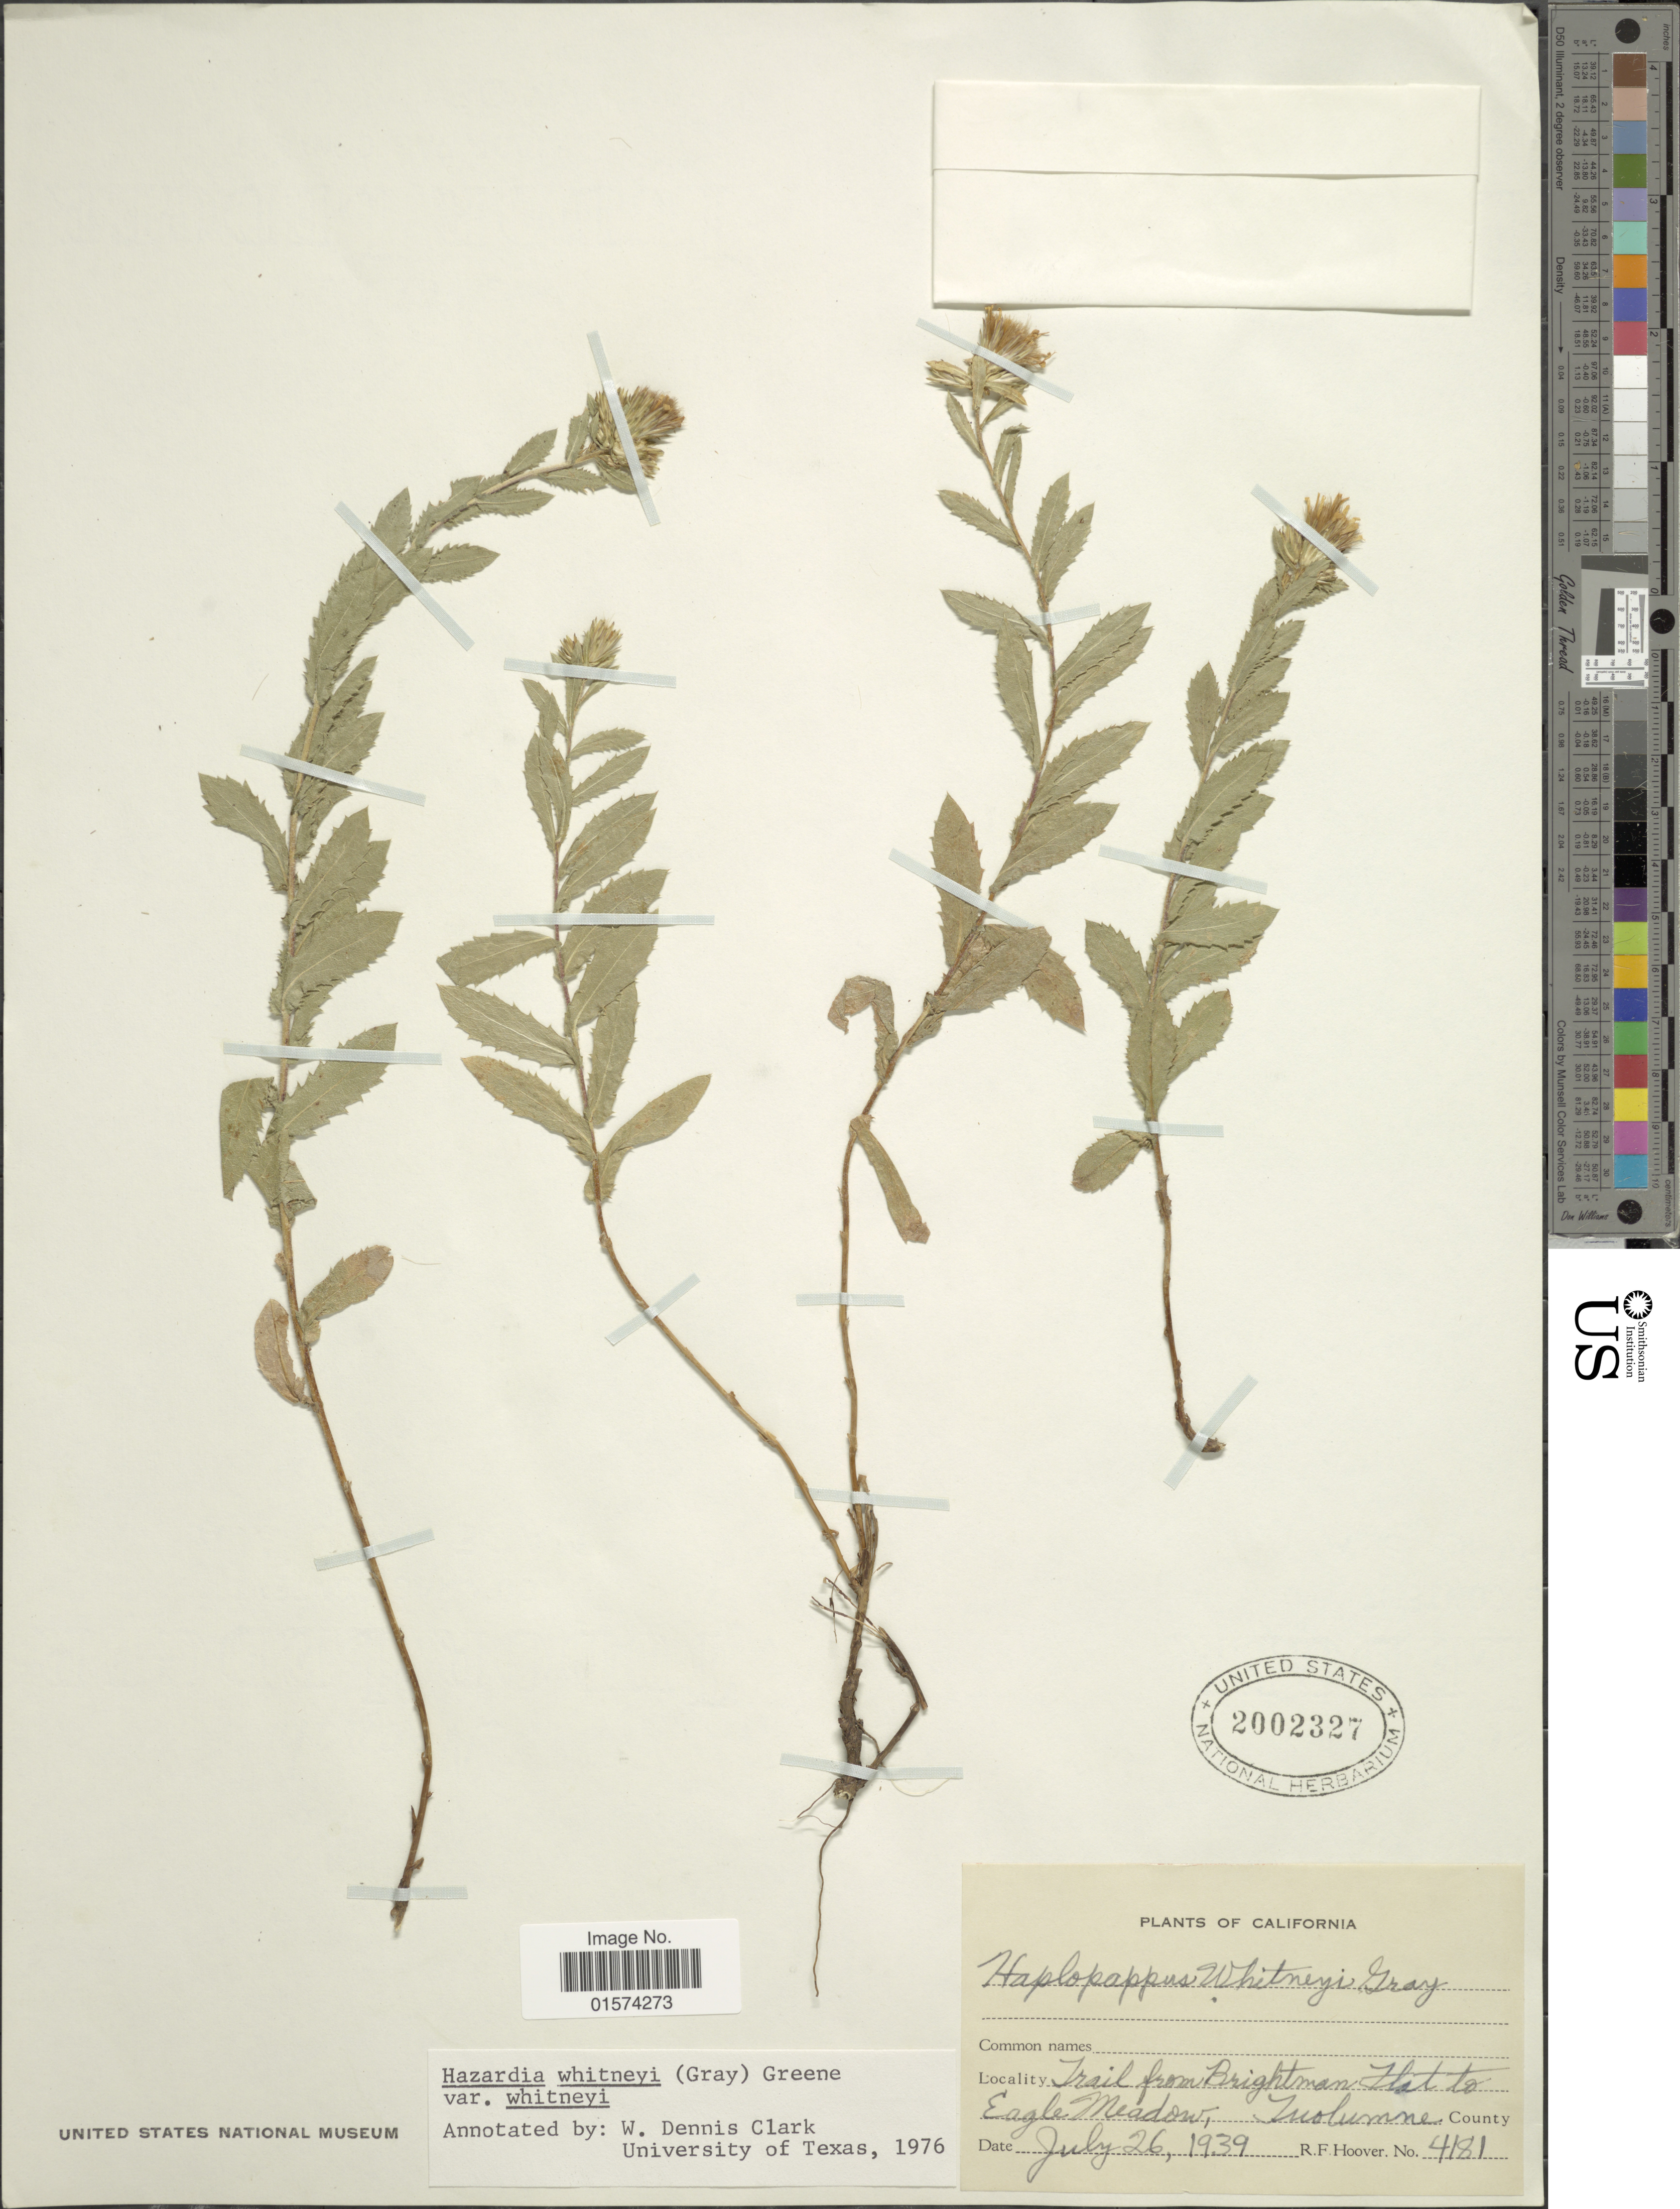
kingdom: Plantae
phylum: Tracheophyta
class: Magnoliopsida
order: Asterales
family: Asteraceae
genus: Hazardia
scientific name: Hazardia whitneyi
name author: (A. Gray) Greene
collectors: R. F. Hoover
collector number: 4181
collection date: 1939-07-26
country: United States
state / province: California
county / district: Tuolumne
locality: Trail from Brightman Flat to Eagle Meadow, Tuolumne County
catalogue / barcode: US 2002327